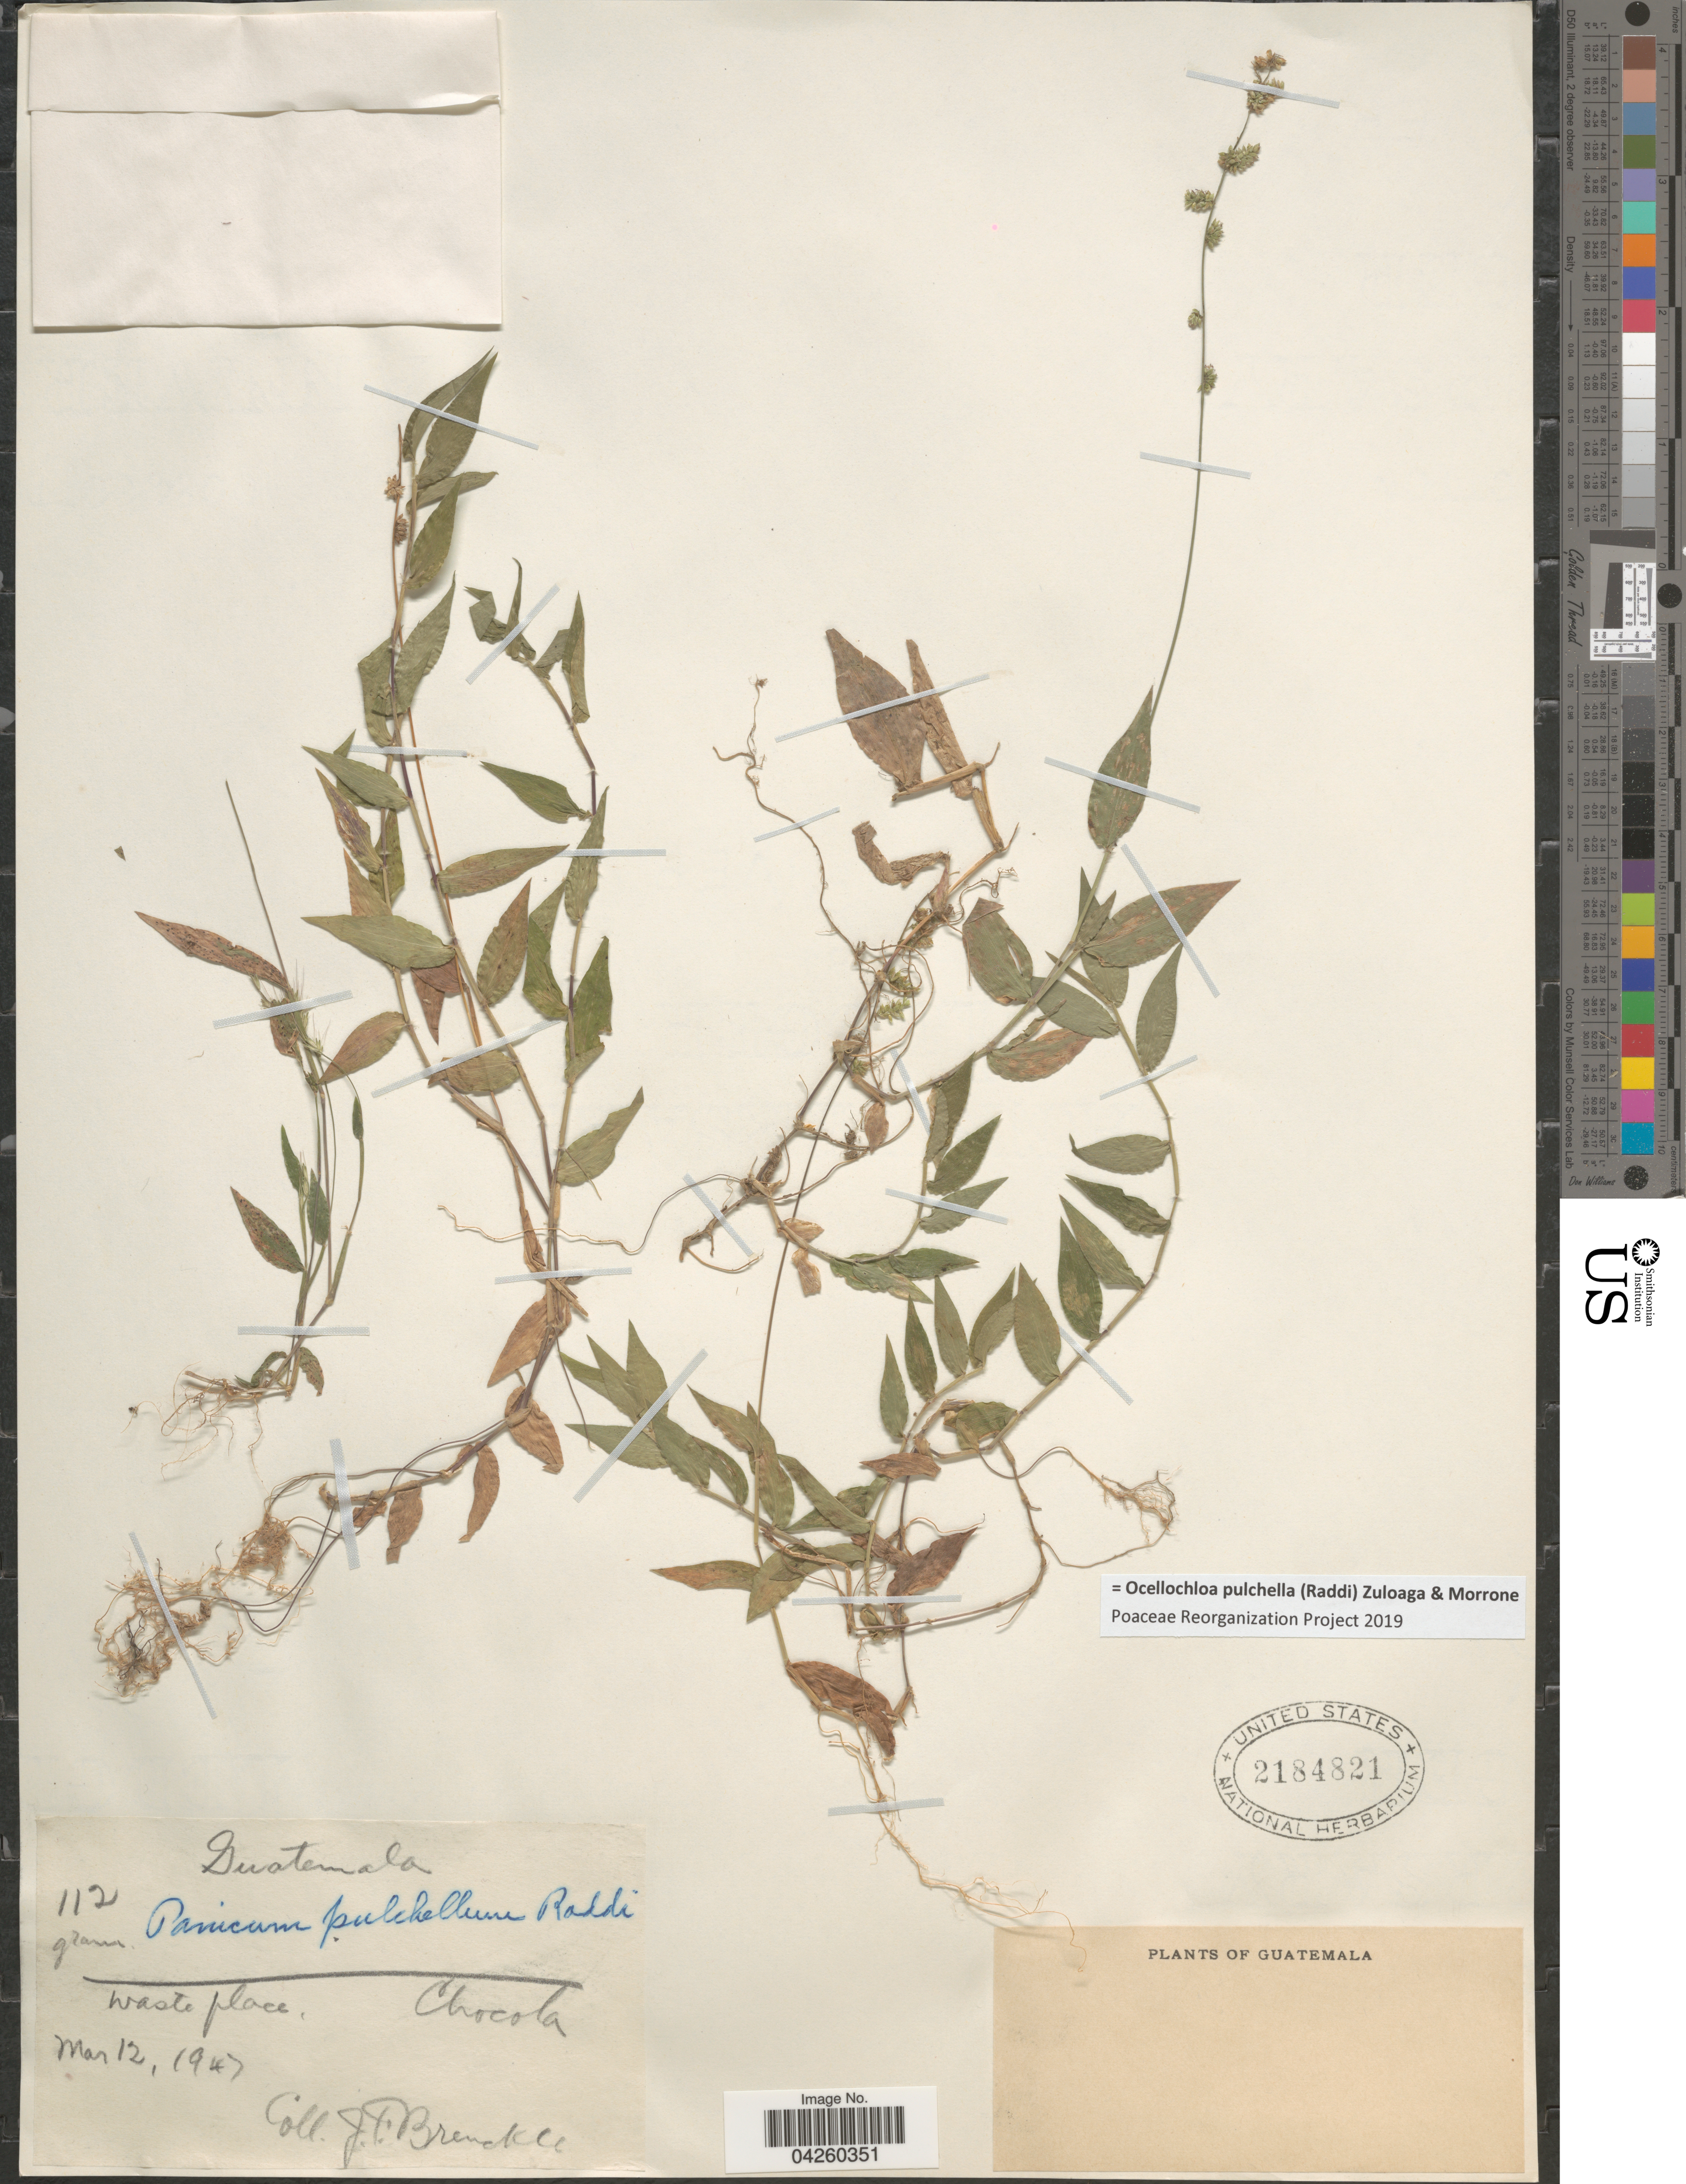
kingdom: Plantae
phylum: Tracheophyta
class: Liliopsida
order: Poales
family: Poaceae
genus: Ocellochloa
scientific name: Ocellochloa pulchella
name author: (Raddi) Zuloaga & Morrone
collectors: J. Brenckle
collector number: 112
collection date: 1947-03-12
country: Guatemala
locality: Chocola.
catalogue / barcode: US 2184821